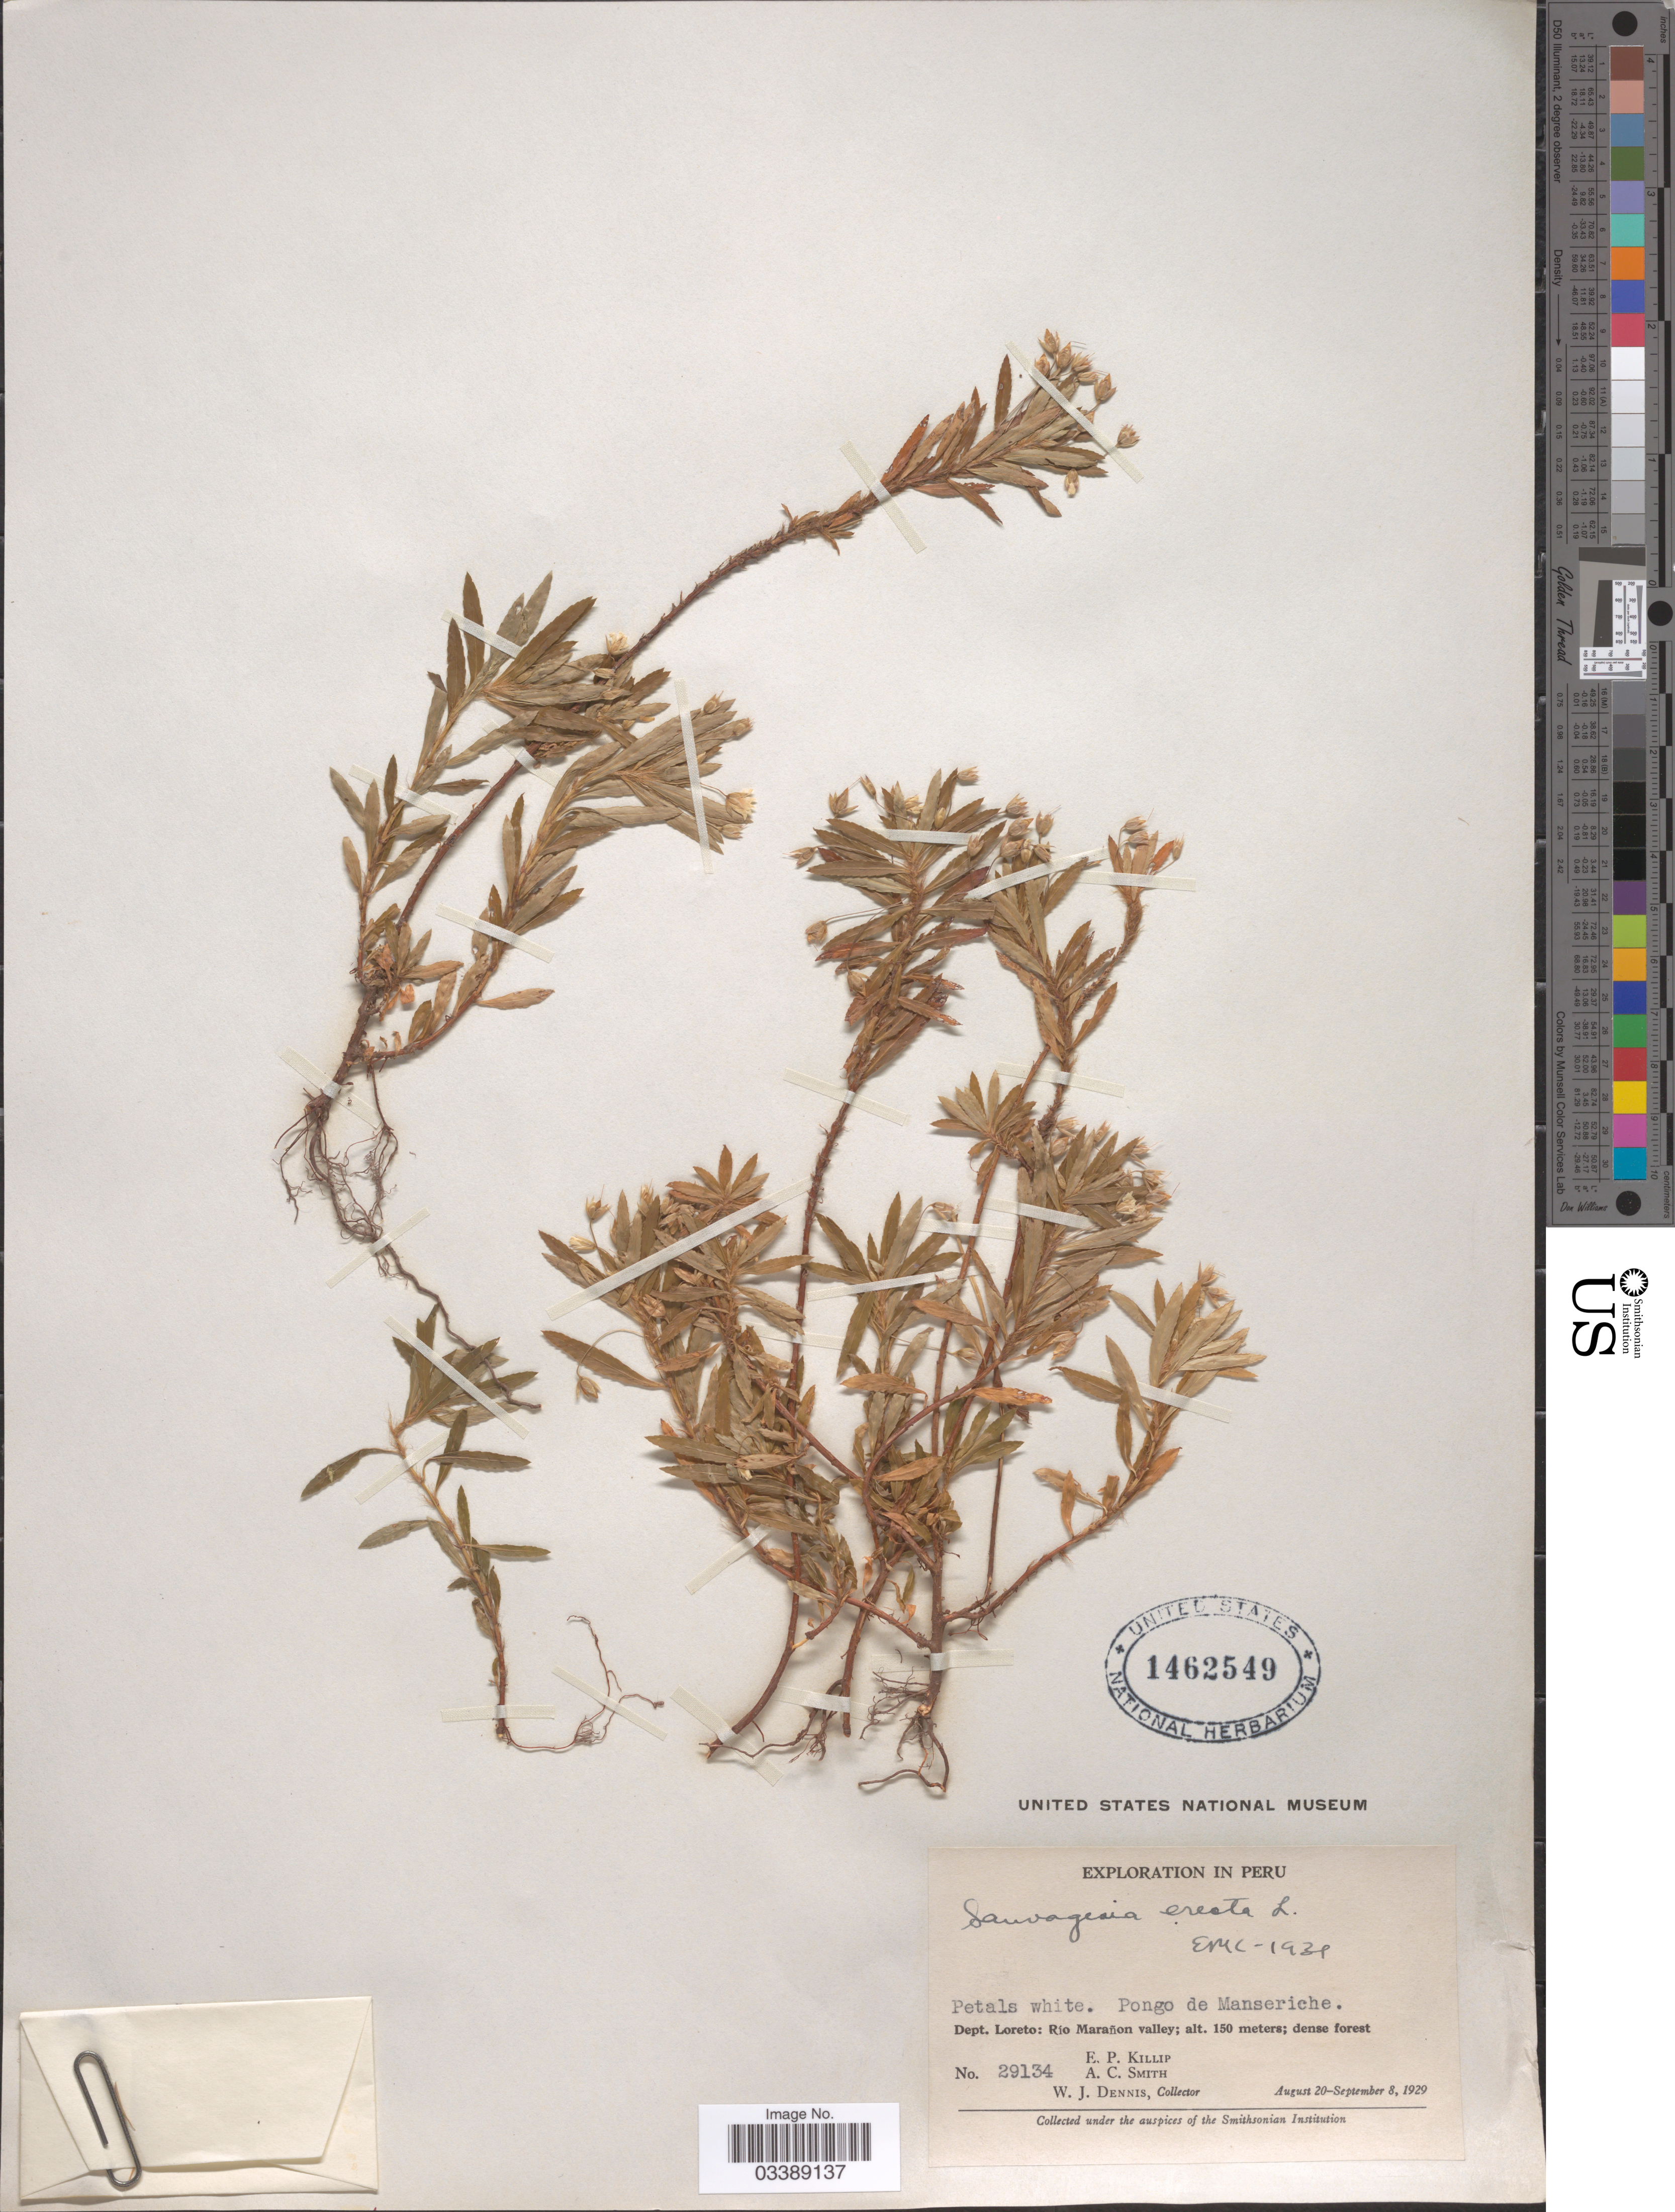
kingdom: Plantae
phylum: Tracheophyta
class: Magnoliopsida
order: Malpighiales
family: Ochnaceae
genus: Sauvagesia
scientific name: Sauvagesia erecta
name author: L.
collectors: E. P. Killip, A. C. Smith & W. J. Dennis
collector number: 29134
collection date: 1929-08-20/1929-09-08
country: Peru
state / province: Loreto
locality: Dept. Loreto: Río Marañon valley. Pongo de Manseriche.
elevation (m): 150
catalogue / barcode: US 1462549